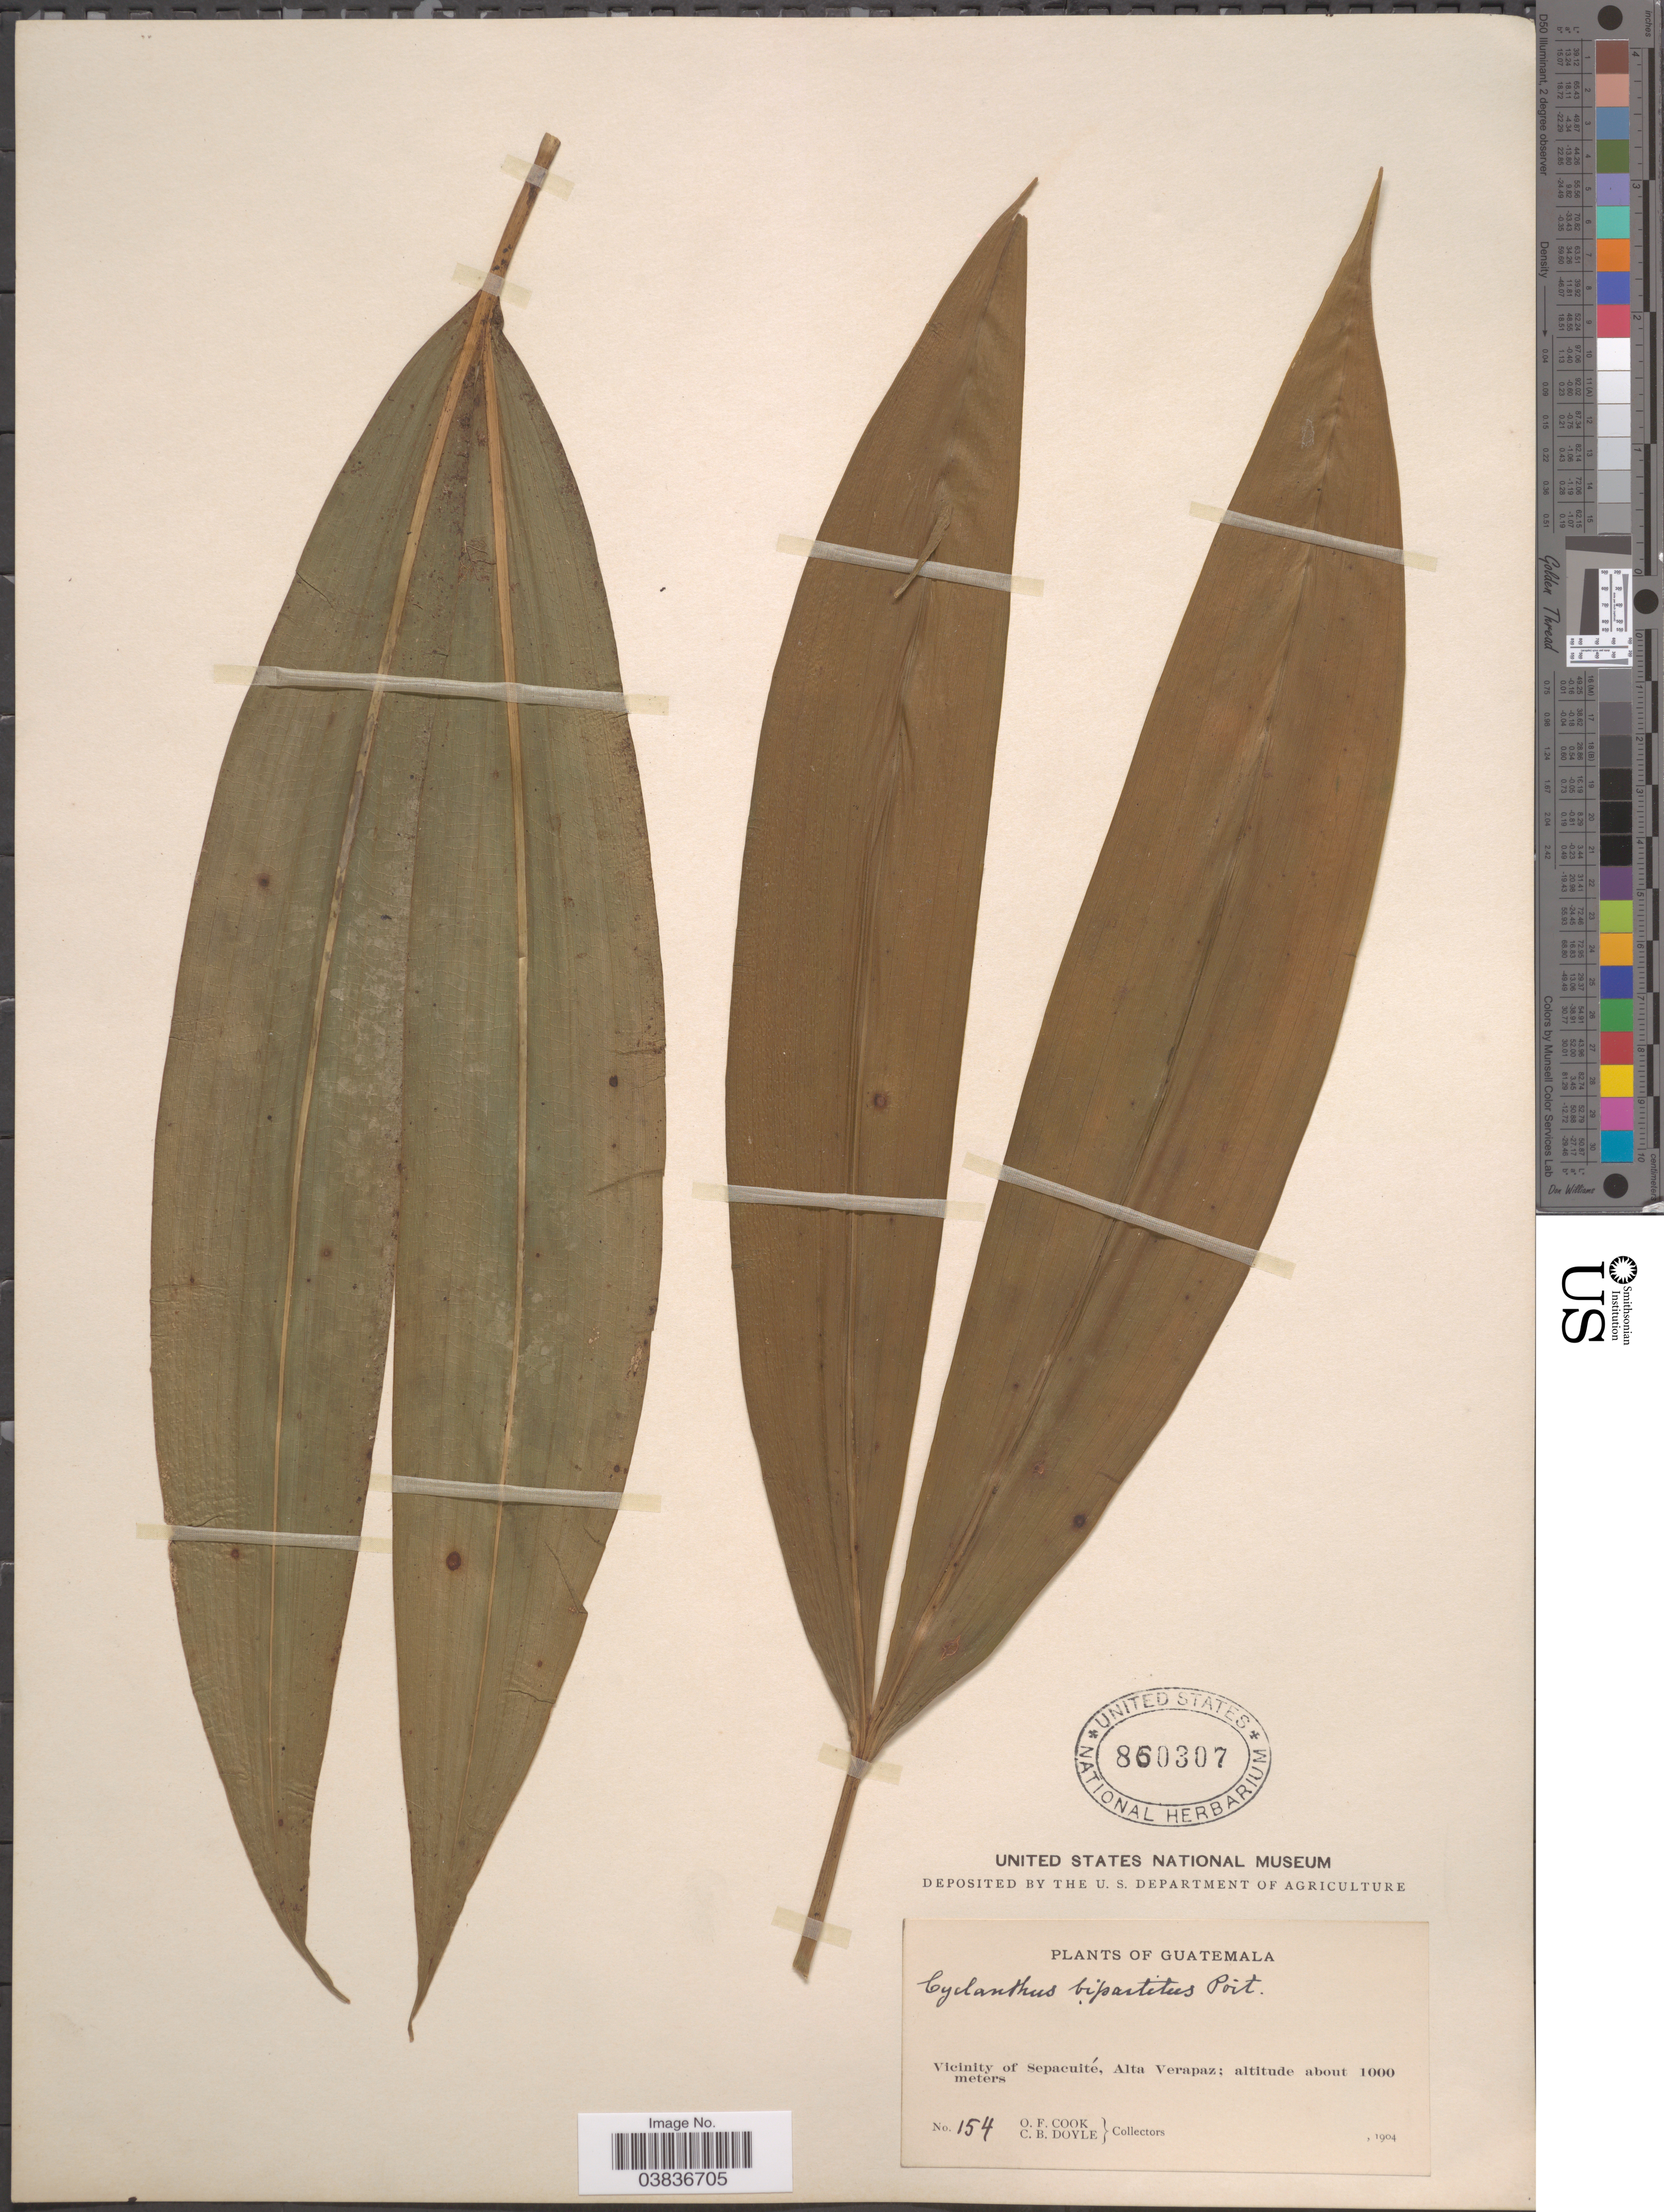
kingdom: Plantae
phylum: Tracheophyta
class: Liliopsida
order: Pandanales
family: Cyclanthaceae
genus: Cyclanthus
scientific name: Cyclanthus bipartitus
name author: Poit. ex A. Rich.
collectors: O. F. Cook & C. Doyle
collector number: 154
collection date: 1904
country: Guatemala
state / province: Alta Verapaz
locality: Vicinity of Sepacuité.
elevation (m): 1000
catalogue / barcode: US 860307